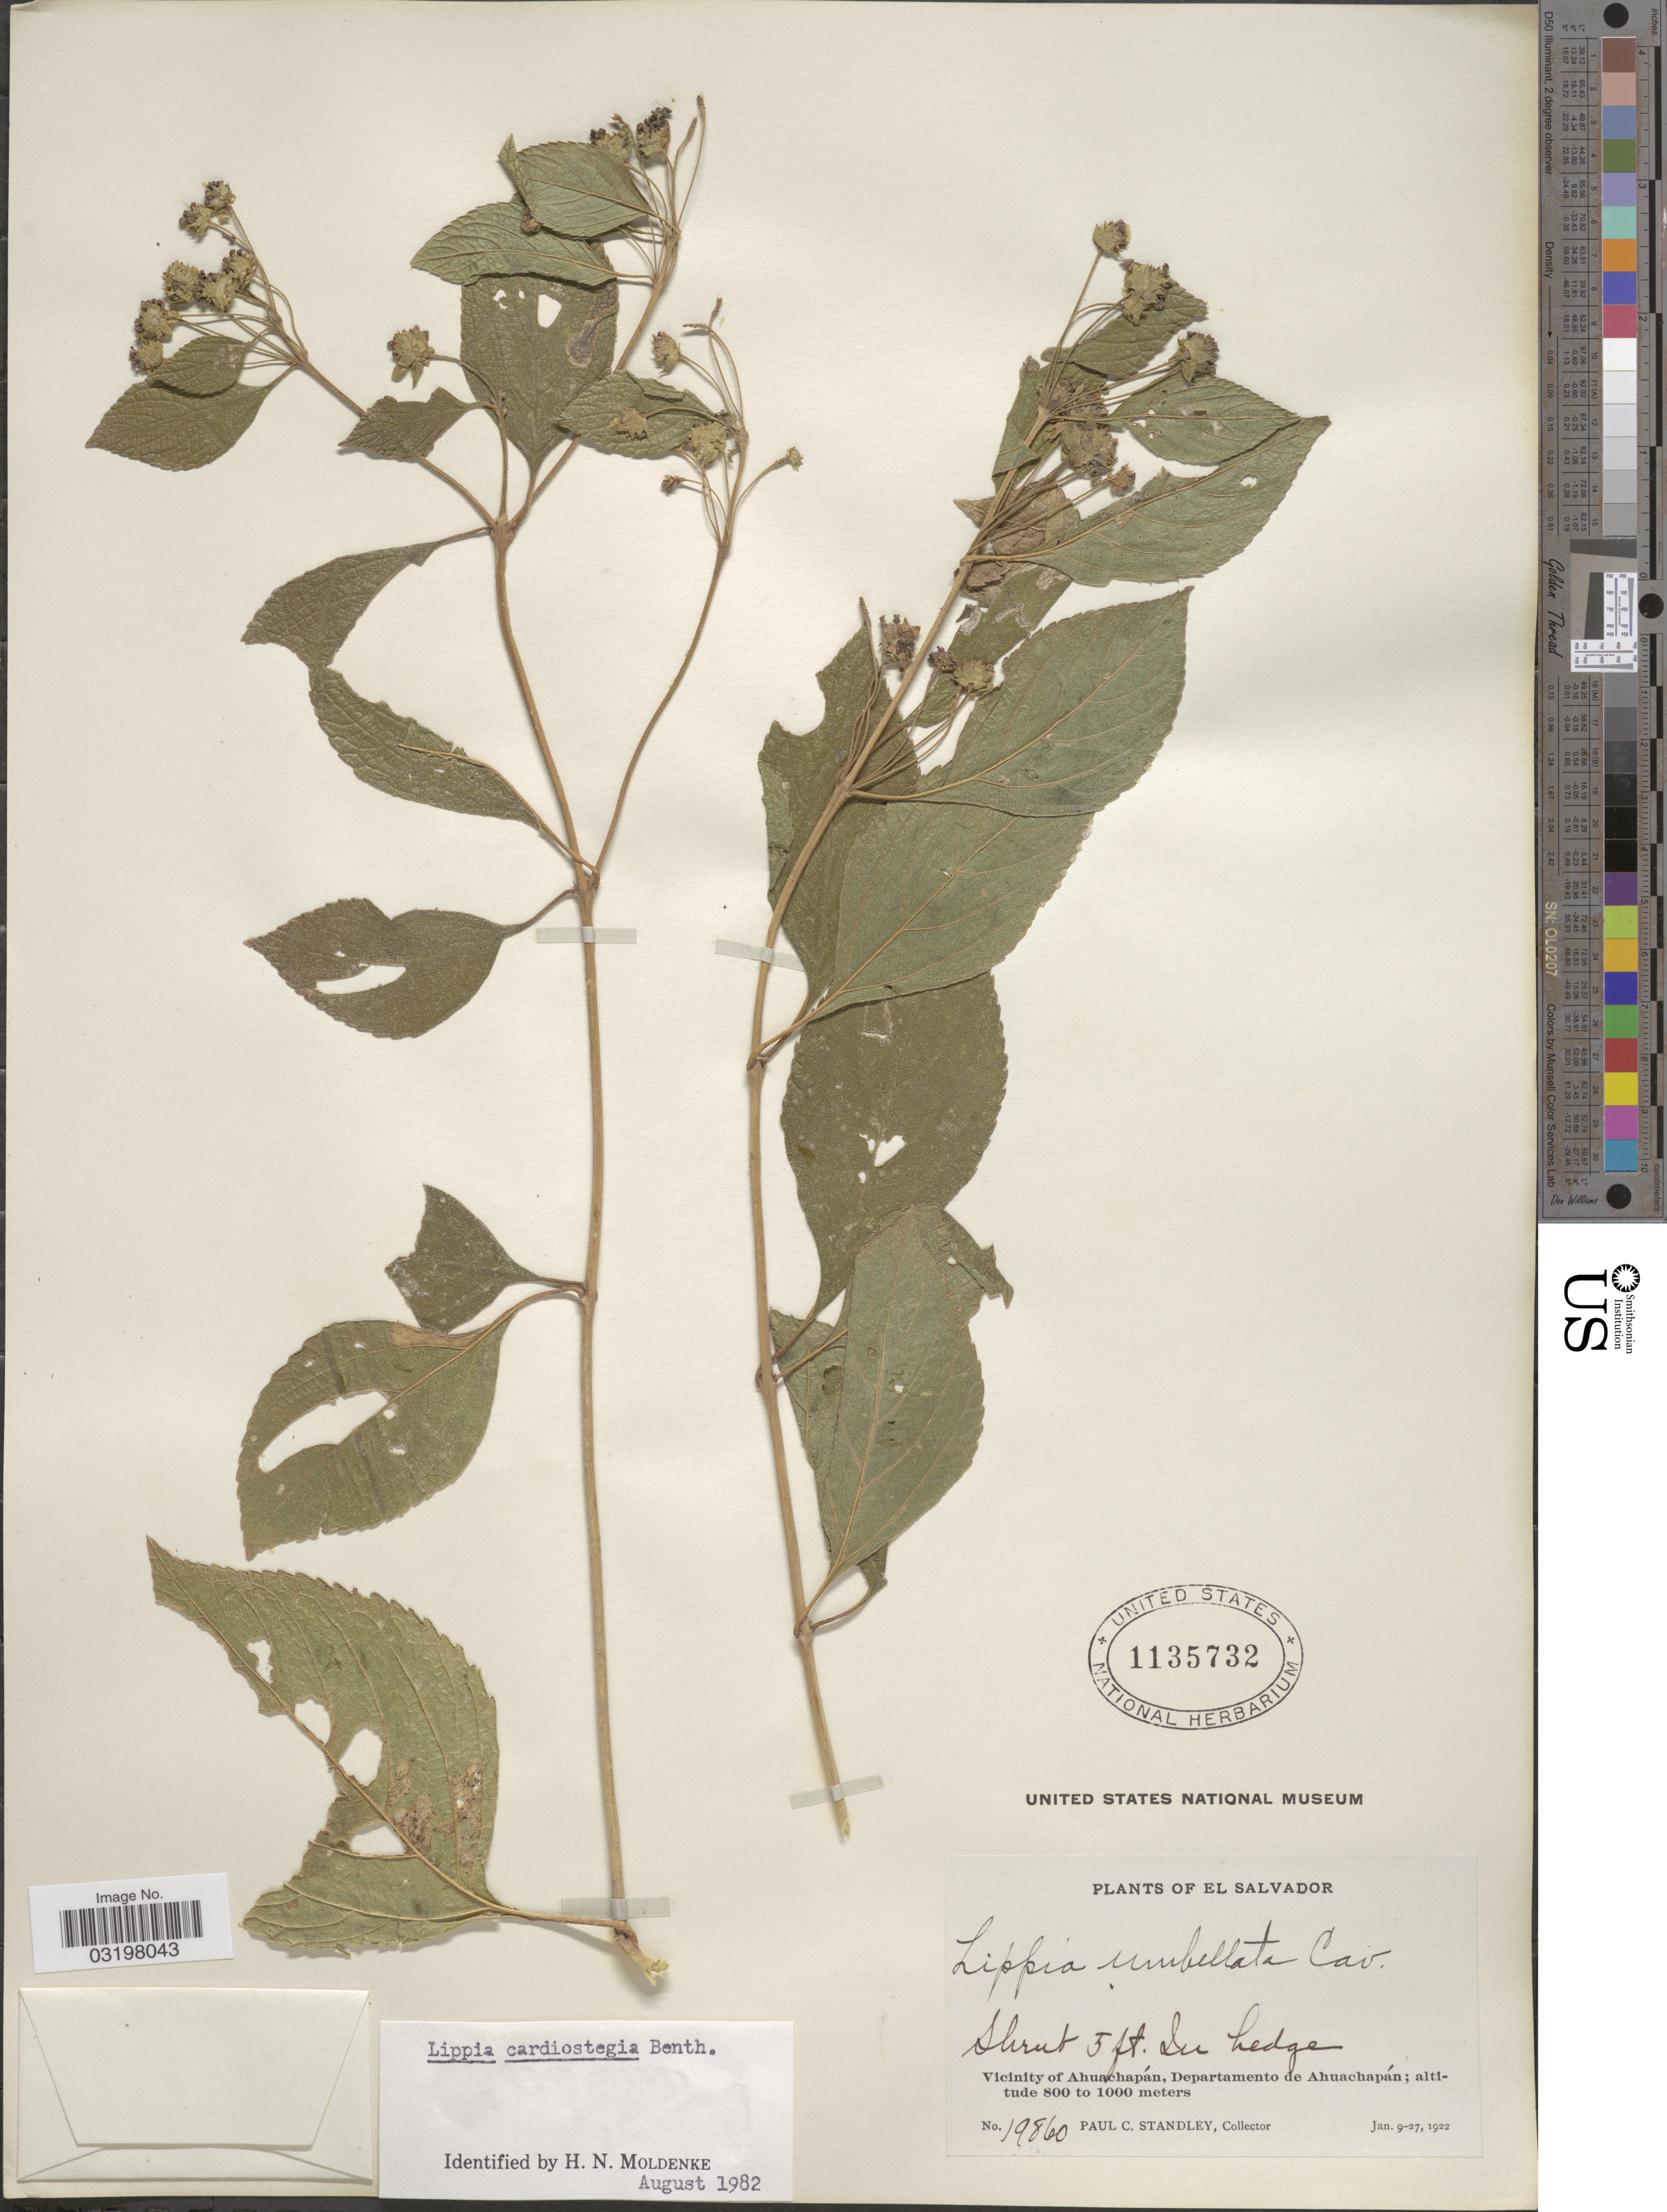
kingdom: Plantae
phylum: Tracheophyta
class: Magnoliopsida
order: Lamiales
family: Verbenaceae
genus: Lippia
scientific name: Lippia cardiostegia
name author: Benth.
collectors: P. C. Standley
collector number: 19860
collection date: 1922-01-09/1922-01-27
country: El Salvador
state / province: Ahuachapan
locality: Vicinity of Ahuachapán, Departamento de Ahuachapán.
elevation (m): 800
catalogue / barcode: US 1135732